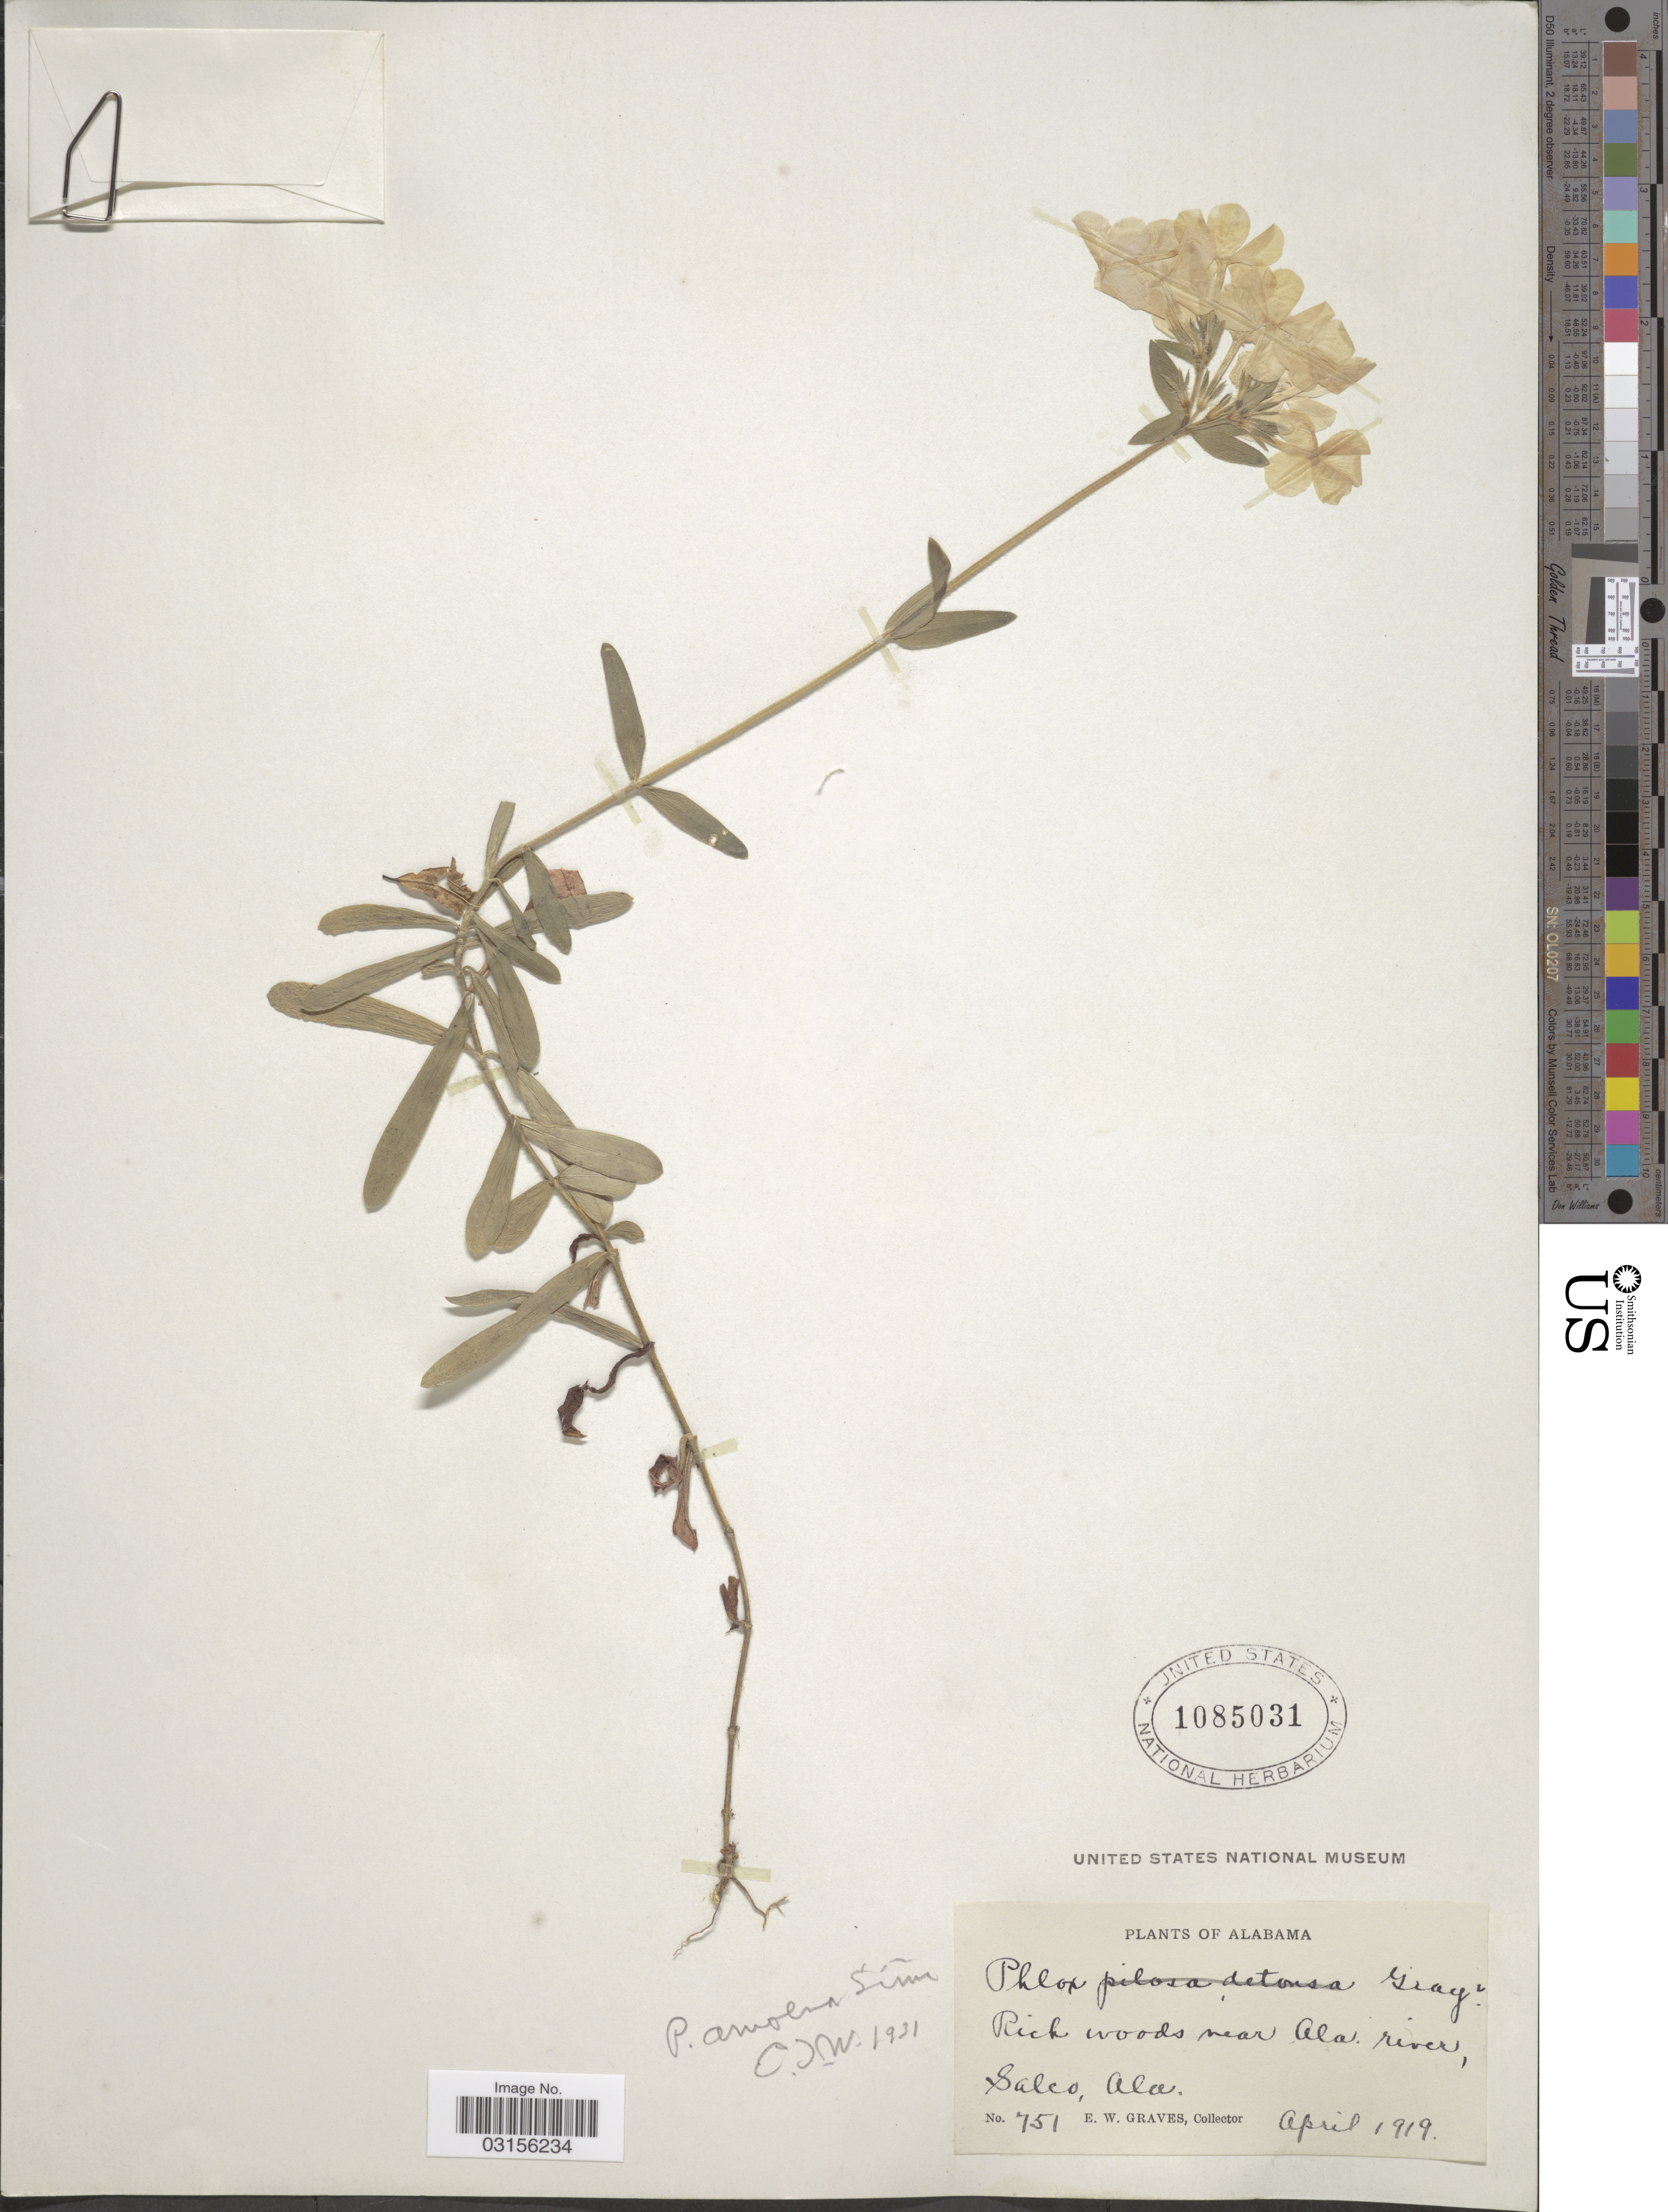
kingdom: Plantae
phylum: Tracheophyta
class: Magnoliopsida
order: Ericales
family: Polemoniaceae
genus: Phlox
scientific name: Phlox amoena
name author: Sims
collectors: E. Graves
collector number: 751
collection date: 1919-04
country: United States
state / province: Alabama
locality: Near Ala. river, Salco.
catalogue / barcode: US 1085031